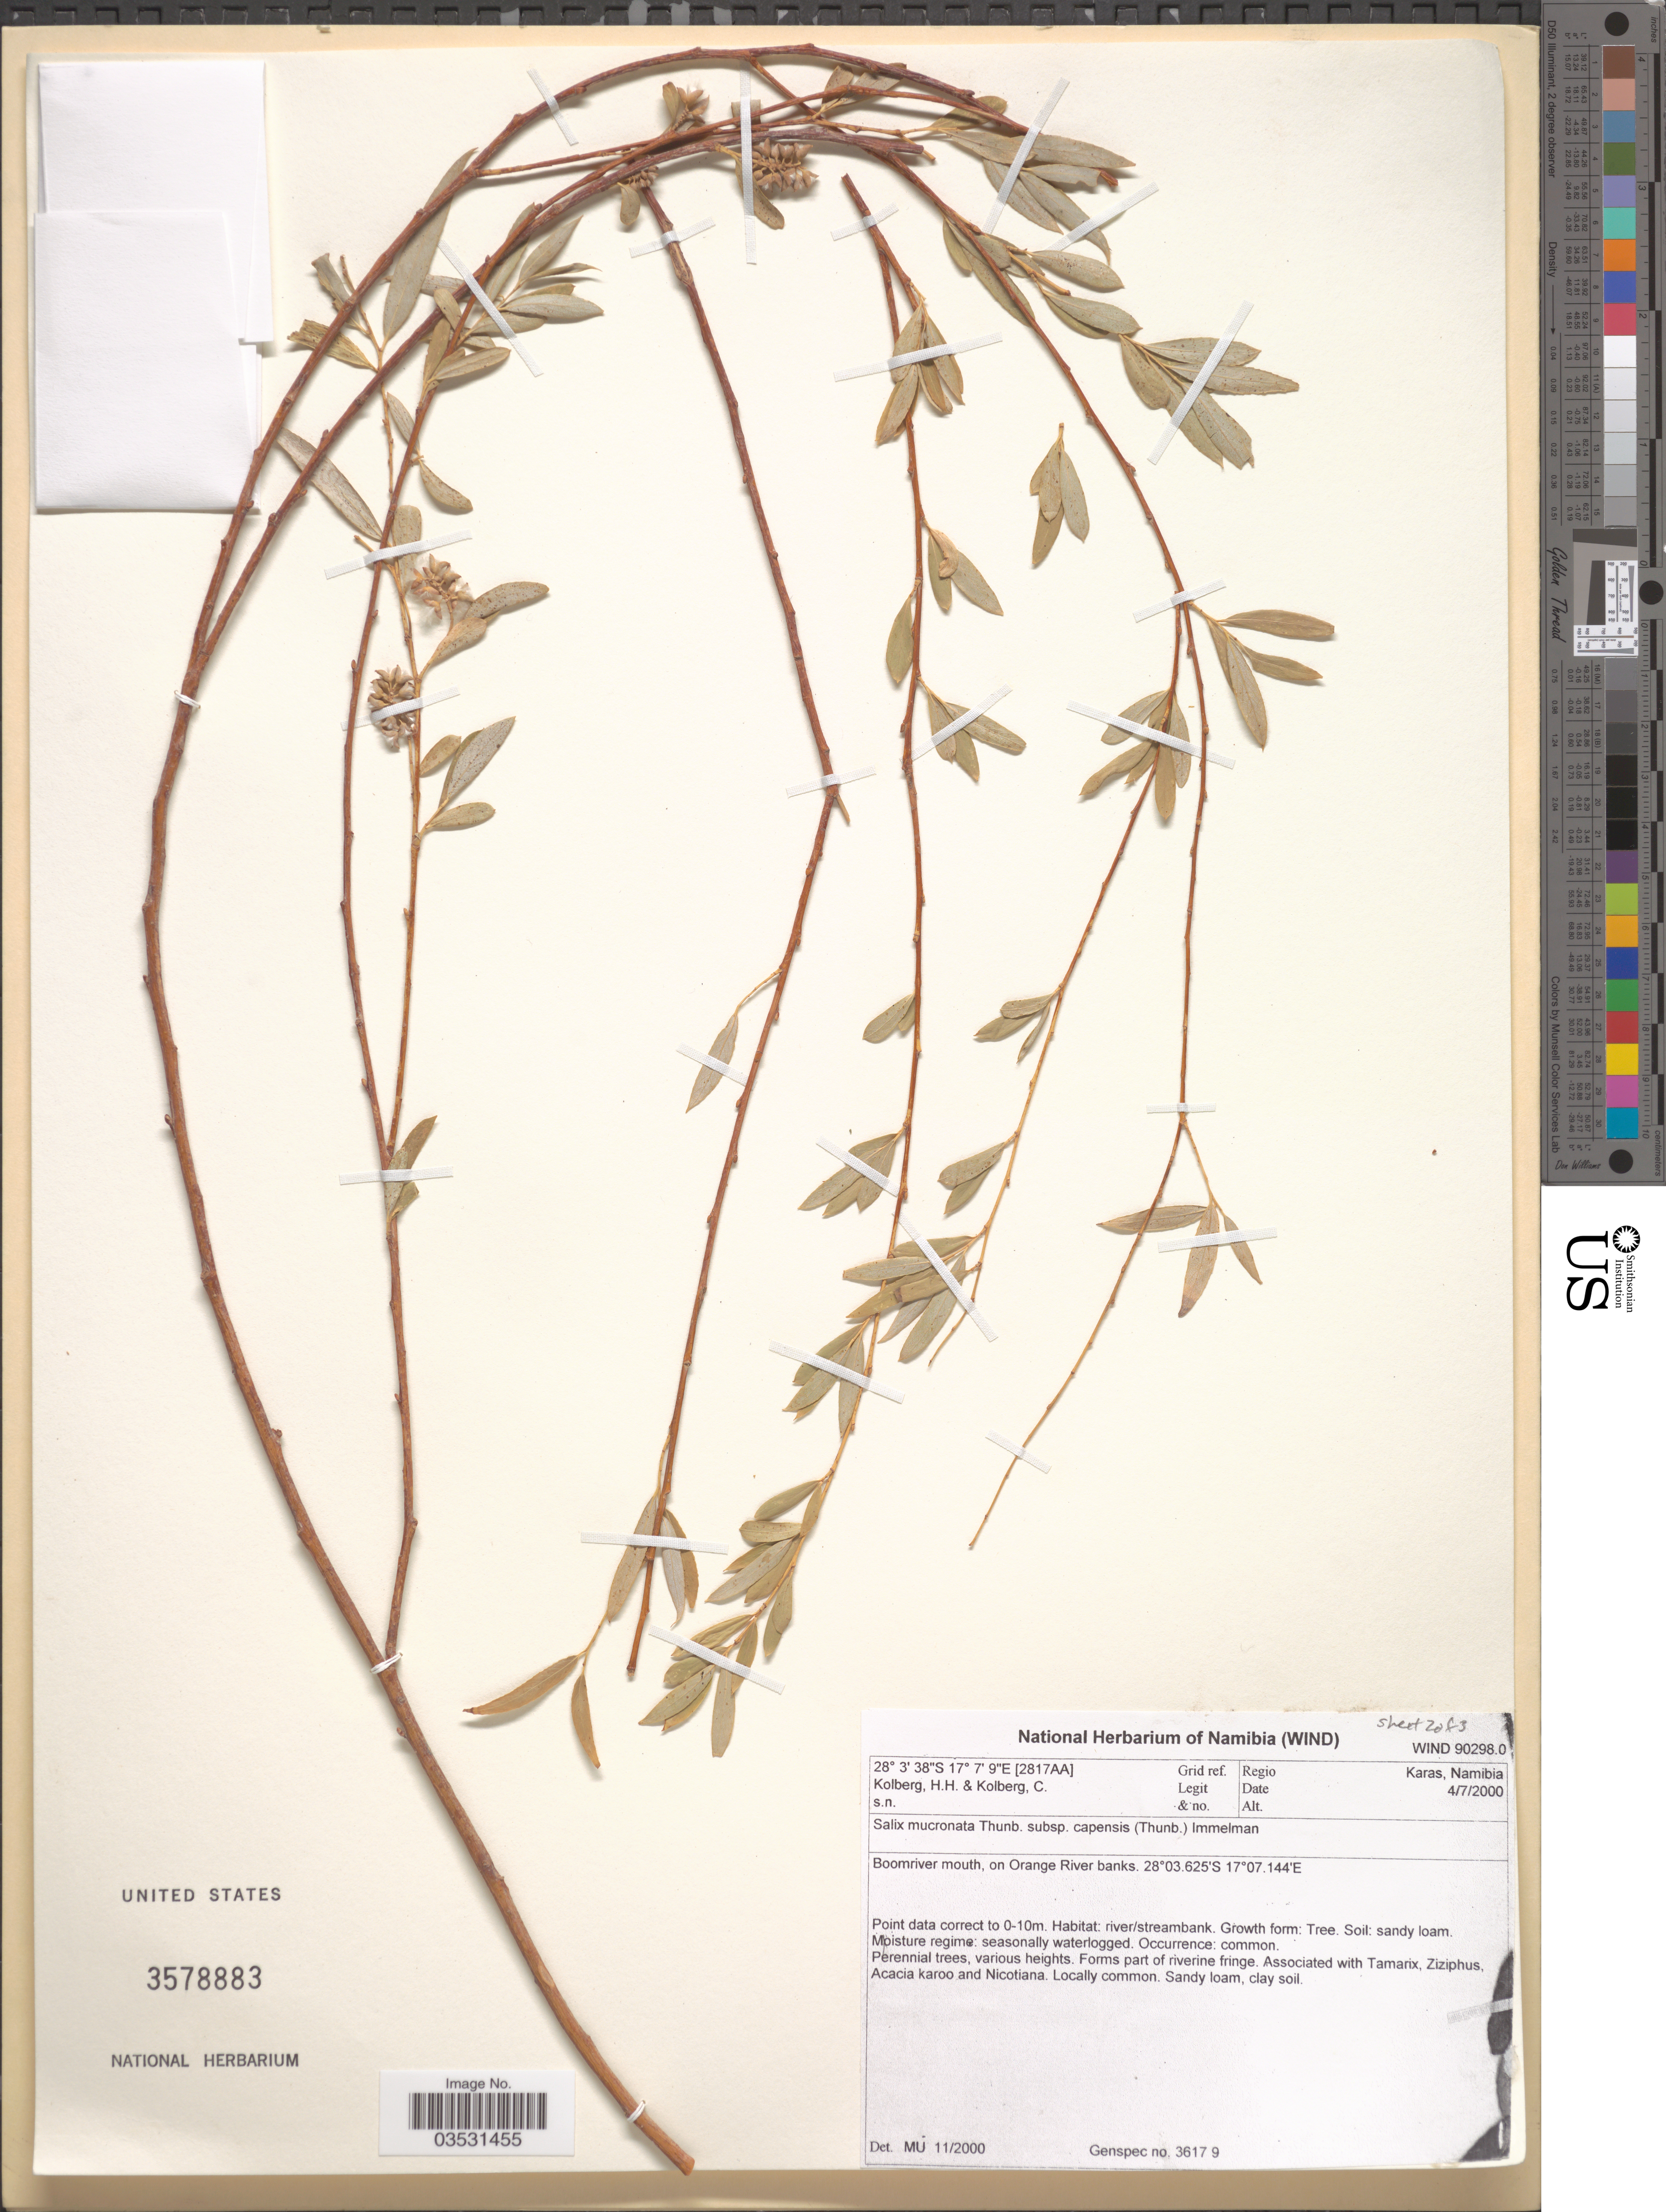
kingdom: Plantae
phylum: Tracheophyta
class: Magnoliopsida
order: Malpighiales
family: Salicaceae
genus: Salix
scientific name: Salix mucronata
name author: Thunb.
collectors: H. H. Kolberg & C. Kolberg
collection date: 2000-07-04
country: Namibia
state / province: Karas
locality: [2817AA] Grid ref. Regio Karas. Boomriver mouth, on Orange River banks.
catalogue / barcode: US 3578883